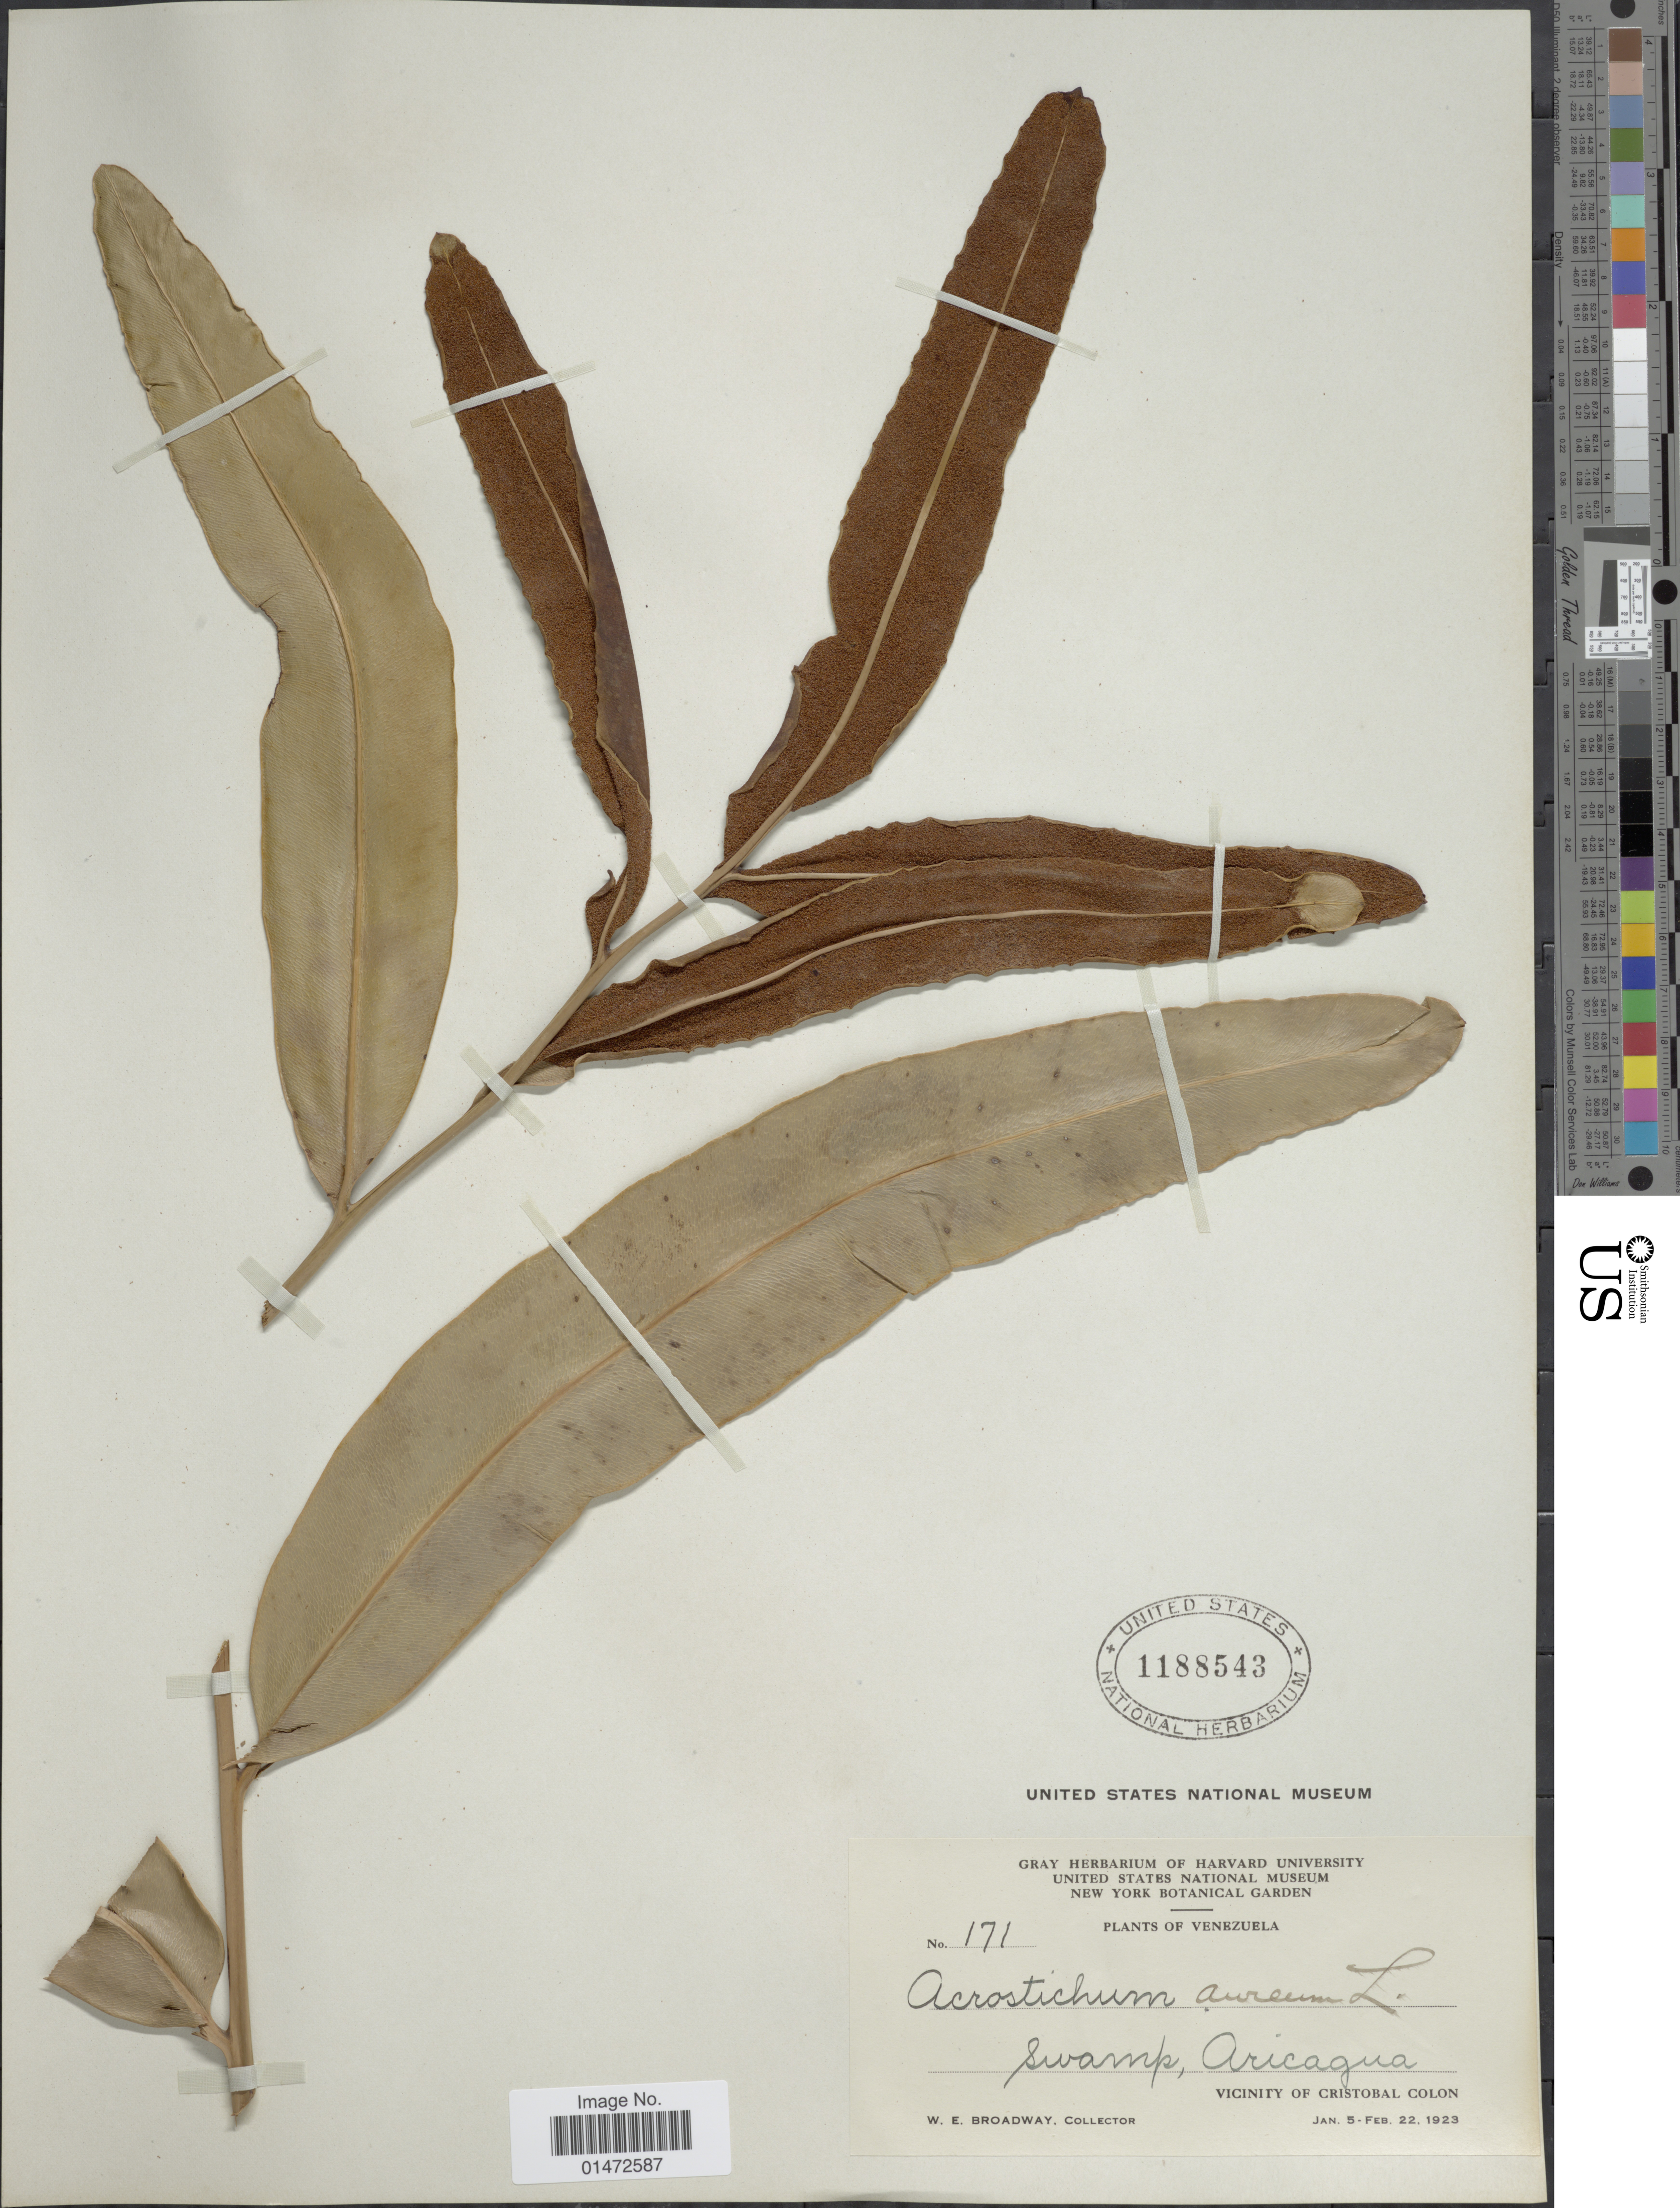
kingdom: Plantae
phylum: Tracheophyta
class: Polypodiopsida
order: Polypodiales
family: Pteridaceae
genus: Acrostichum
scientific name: Acrostichum aureum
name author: L.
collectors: W. E. Broadway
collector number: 171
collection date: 1923-01-05/1923-02-22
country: Venezuela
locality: Aricagua. Vicinity of Cristobal Colon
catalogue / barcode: US 1188543